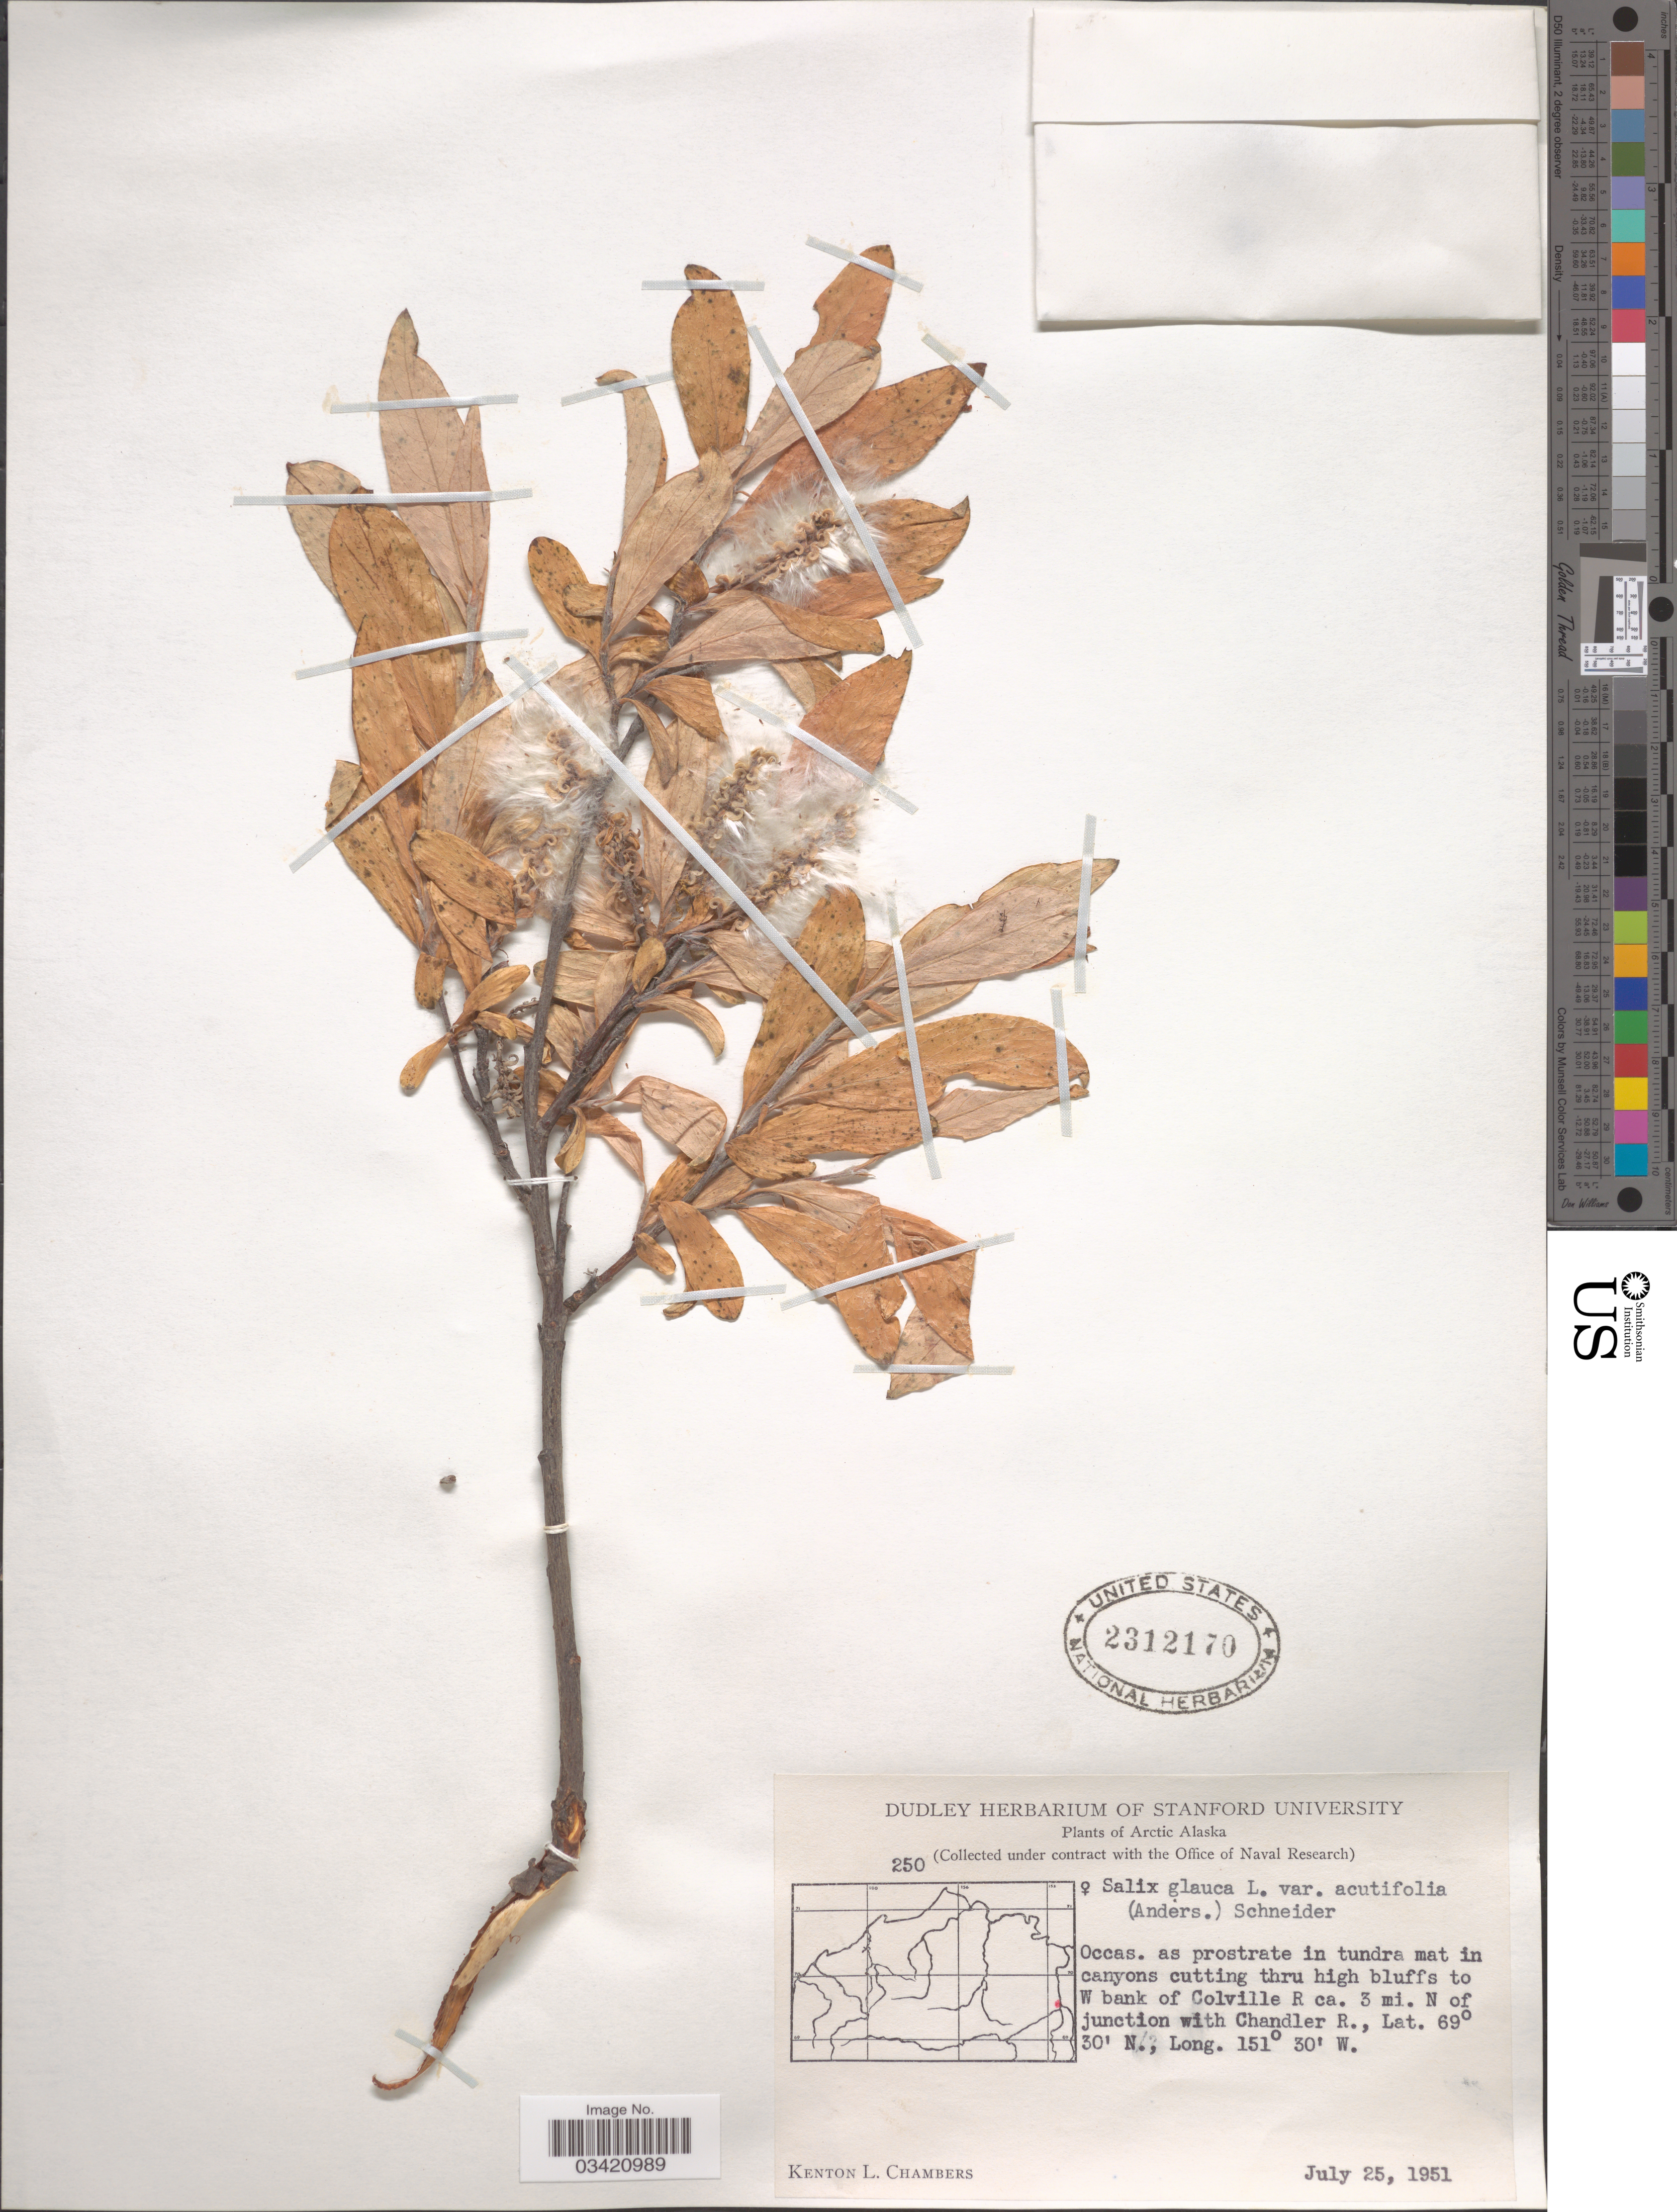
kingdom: Plantae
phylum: Tracheophyta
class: Magnoliopsida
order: Malpighiales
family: Salicaceae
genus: Salix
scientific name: Salix glauca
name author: L.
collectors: K. L. Chambers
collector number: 250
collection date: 1951-07-25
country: United States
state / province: Alaska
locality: Arctic Alaska. To W bank of Colville R ca. 3 mi. N of junction with Chandler R.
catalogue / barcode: US 2312170